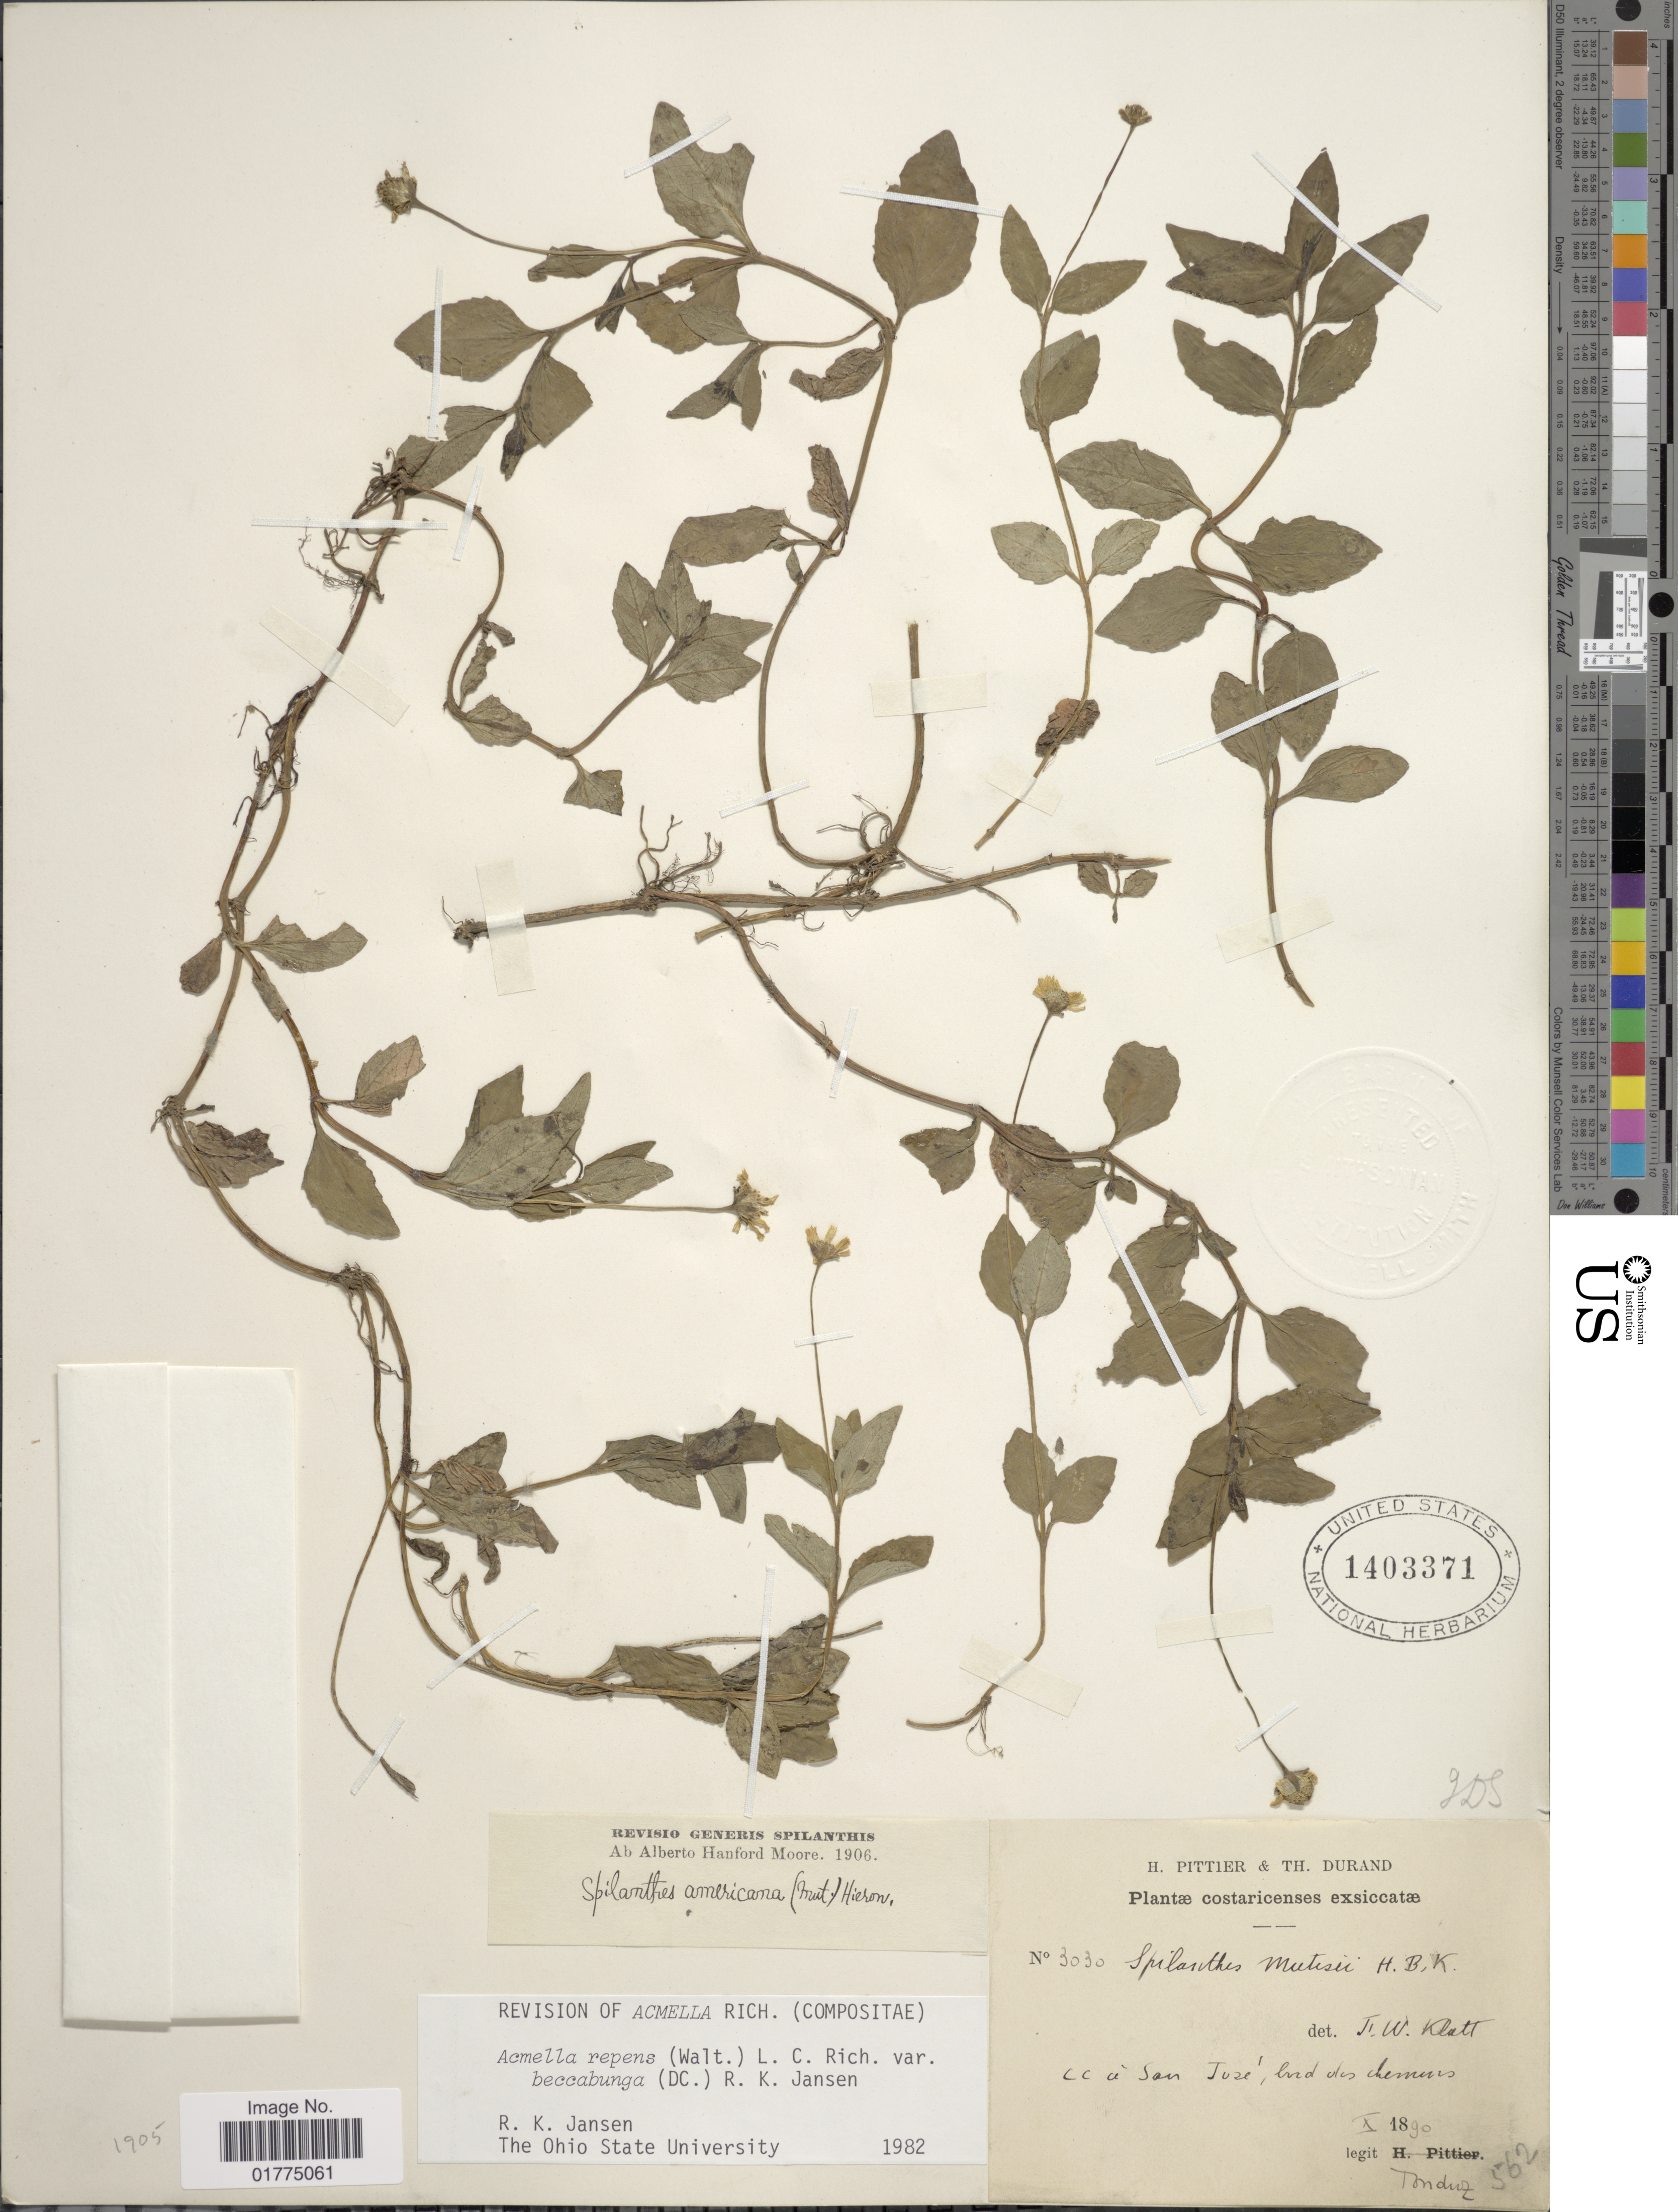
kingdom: Plantae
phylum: Tracheophyta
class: Magnoliopsida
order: Asterales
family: Asteraceae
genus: Acmella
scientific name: Acmella repens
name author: (Walter) Rich.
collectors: A. Tonduz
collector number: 3030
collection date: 1890-10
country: Costa Rica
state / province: San José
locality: Cc á San José, bord dos chemnes.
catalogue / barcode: US 1403371